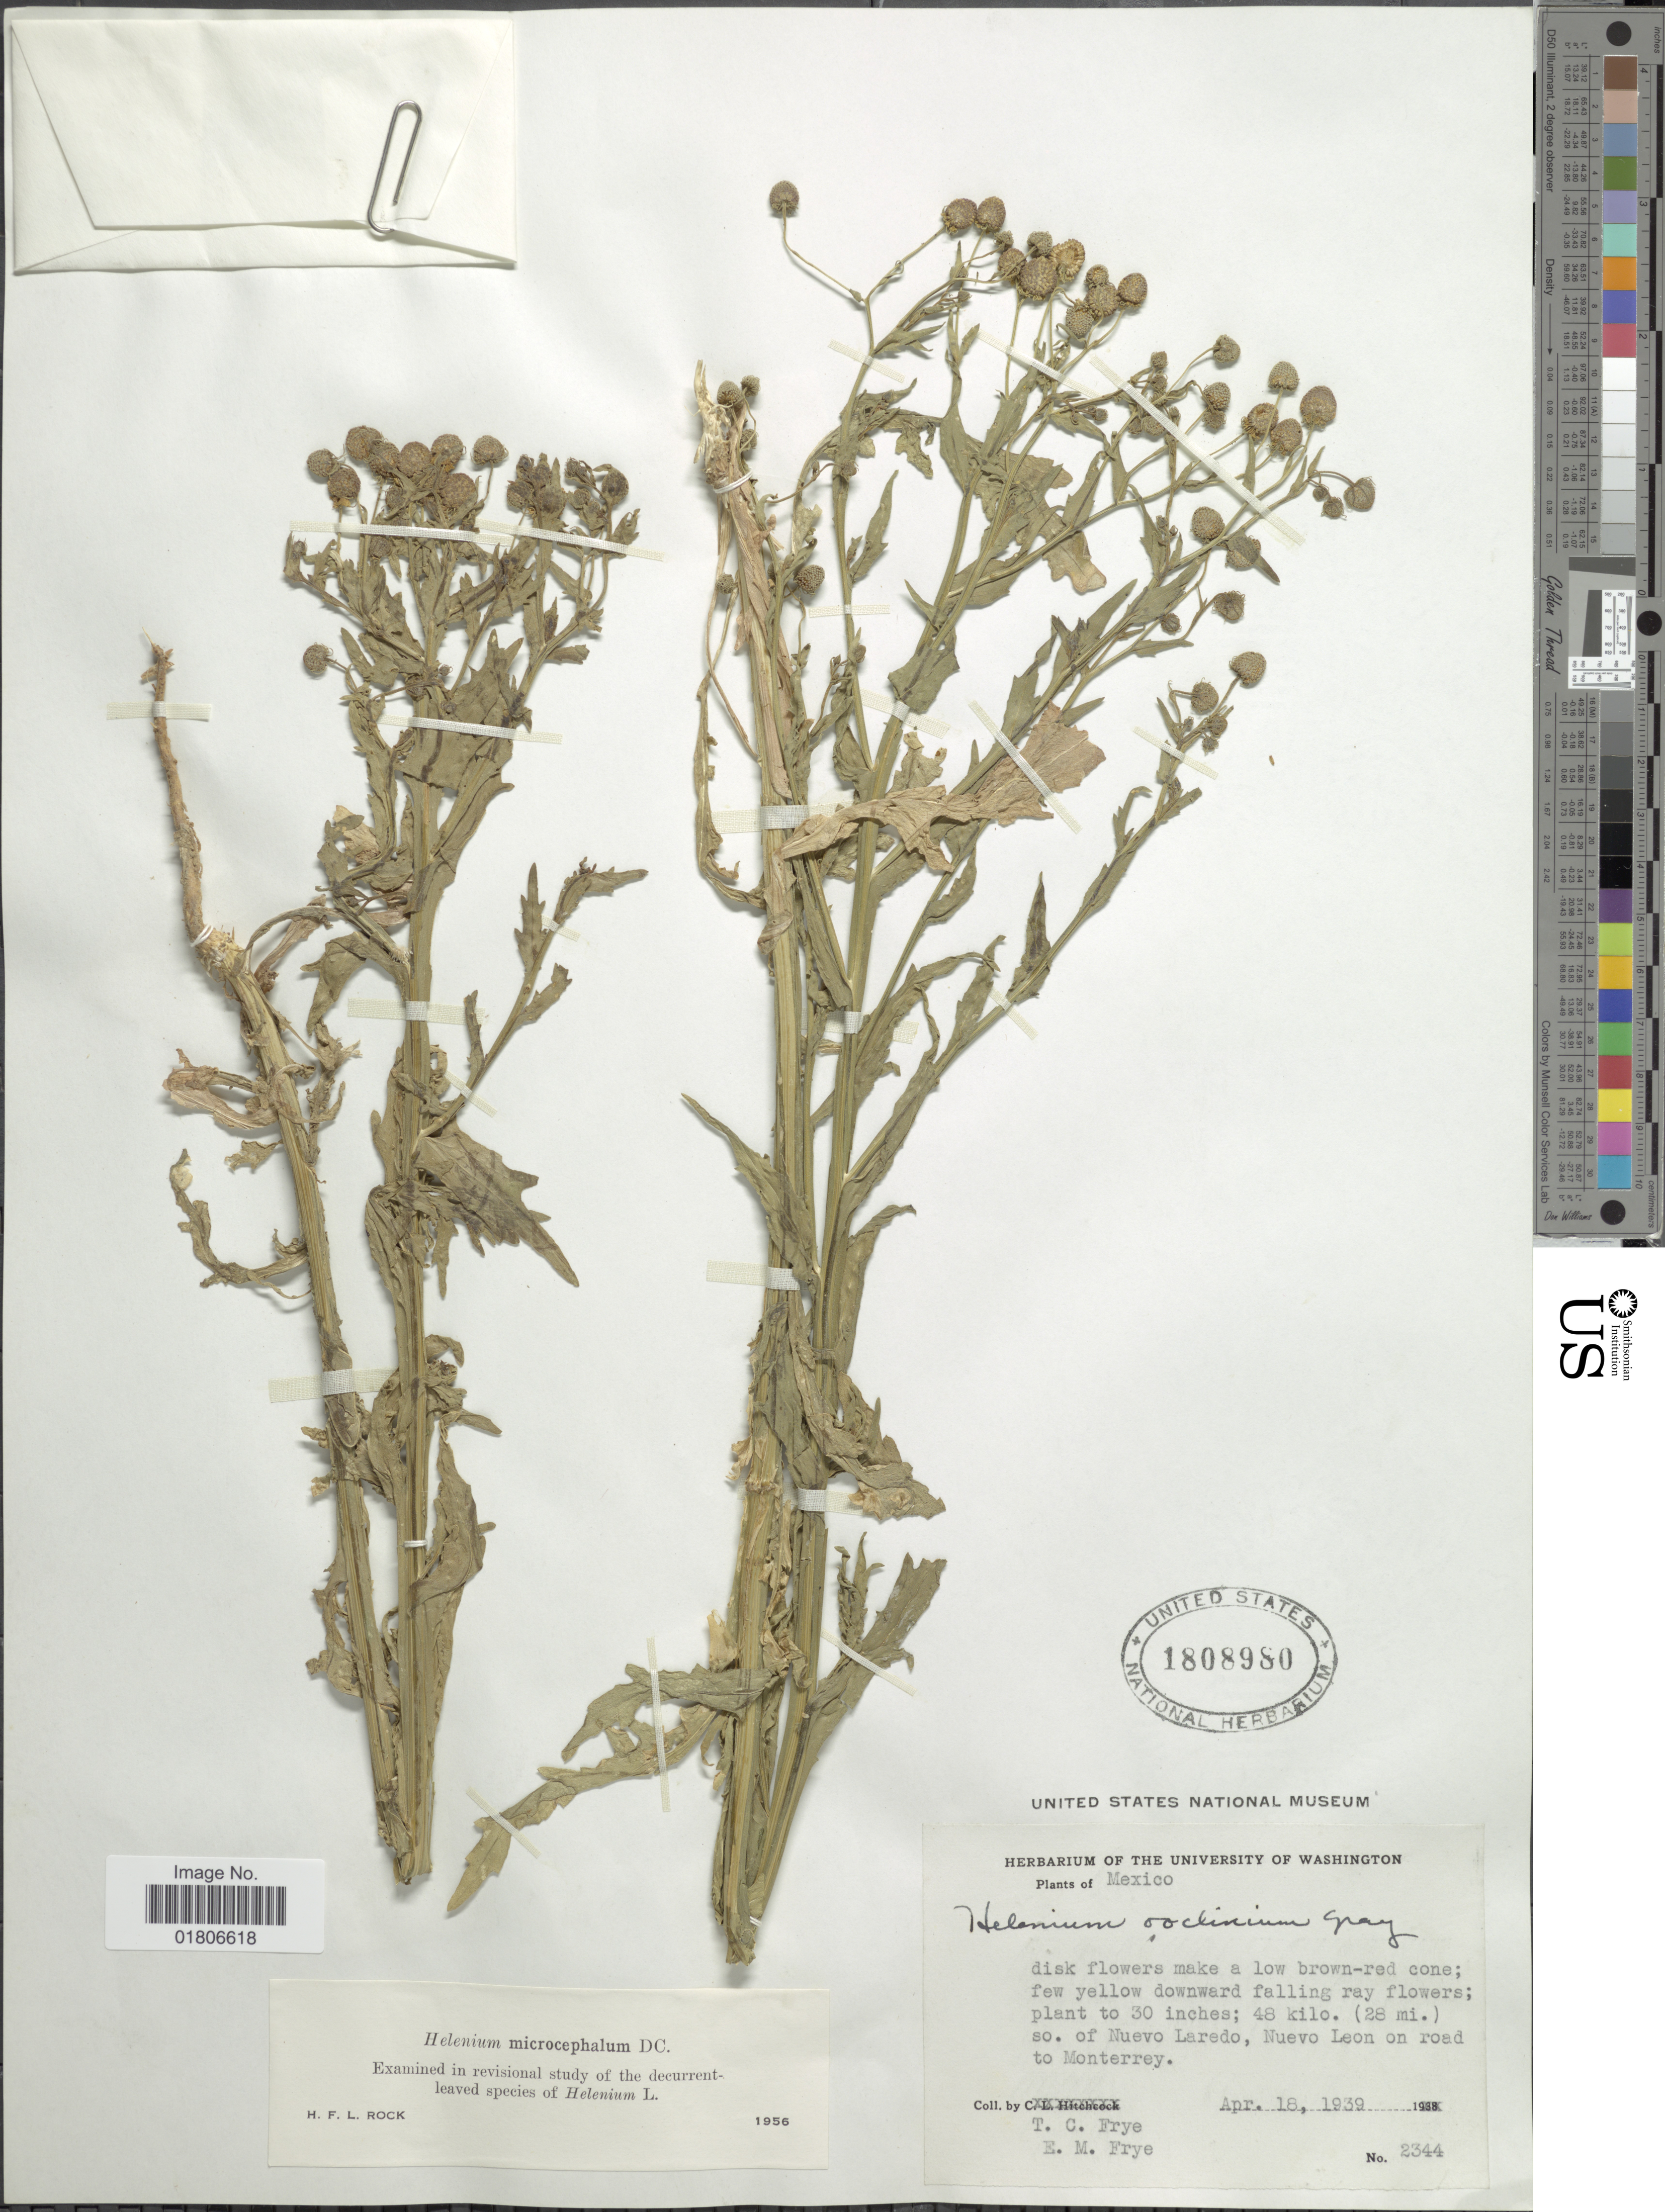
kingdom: Plantae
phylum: Tracheophyta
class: Magnoliopsida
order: Asterales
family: Asteraceae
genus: Helenium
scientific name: Helenium microcephalum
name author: DC.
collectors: T. C. Frye & E. Frye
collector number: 2344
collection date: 1939-04-18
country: Mexico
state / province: Nuevo León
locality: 48 kilo. (28 mi.) so. of Nuevo Laredo, Nuevo Leon on road to Monterrey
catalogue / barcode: US 1808980